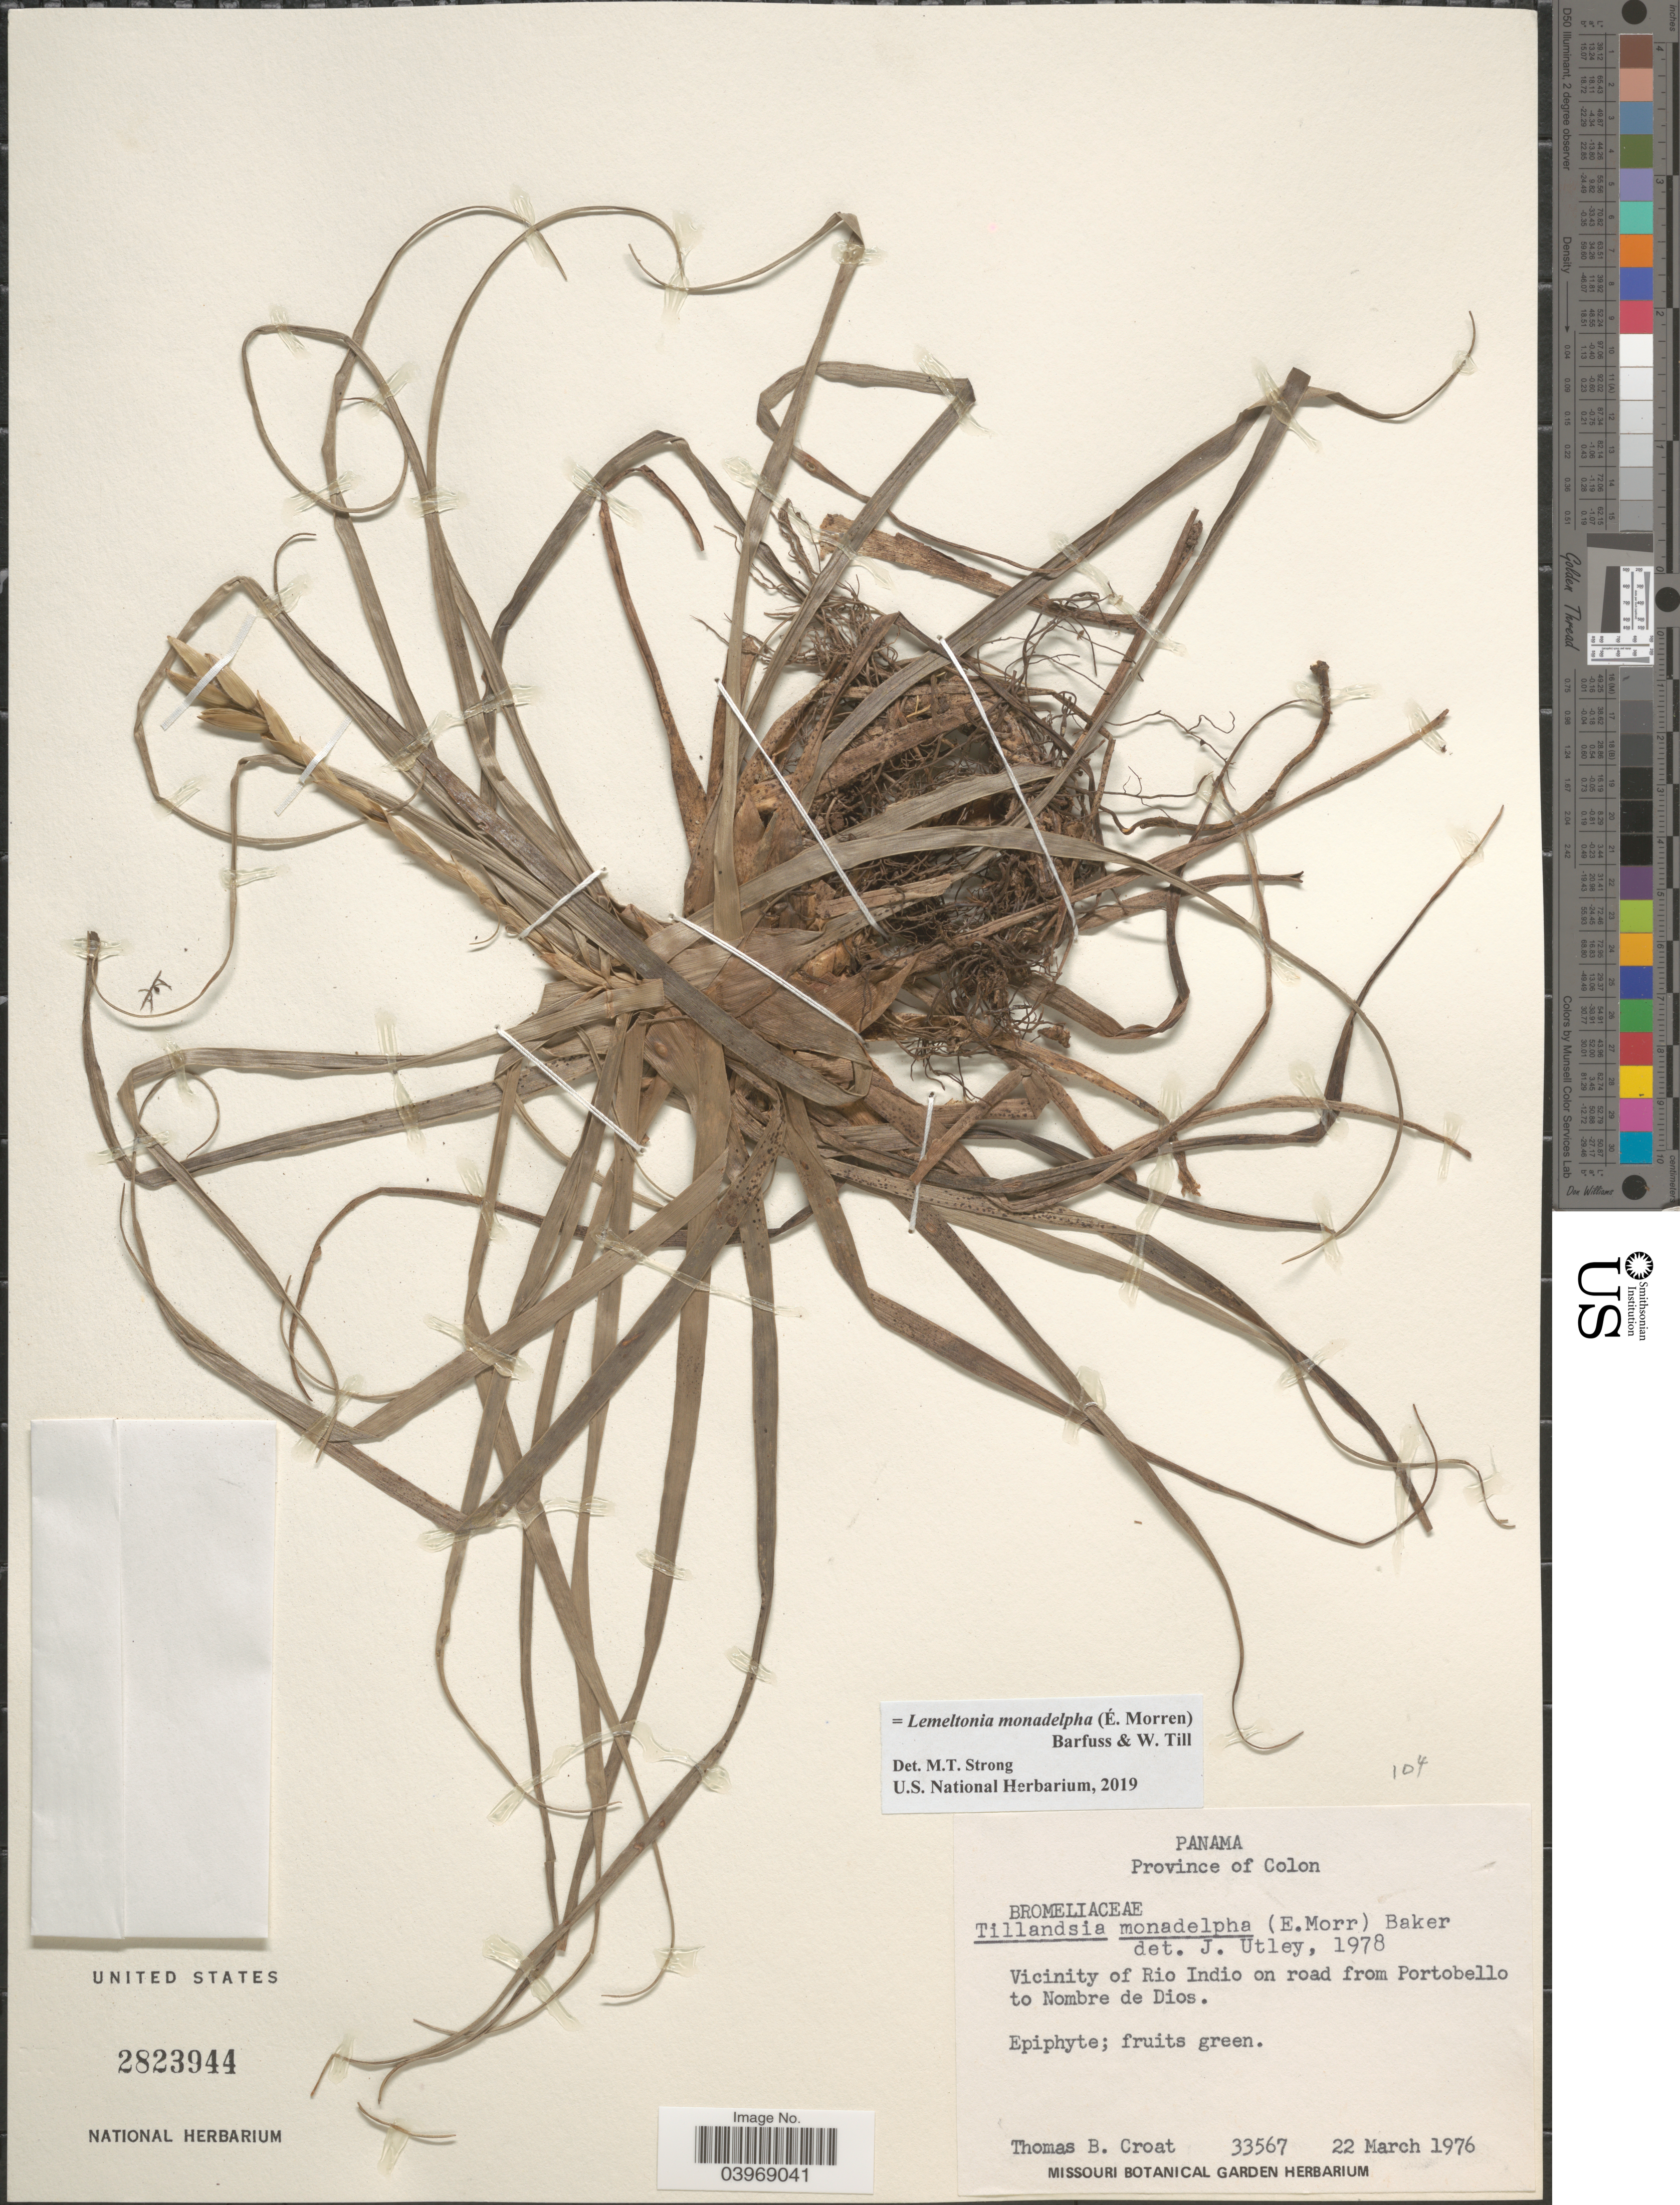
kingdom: Plantae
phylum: Tracheophyta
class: Liliopsida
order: Poales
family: Bromeliaceae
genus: Lemeltonia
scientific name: Lemeltonia monadelpha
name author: (É. Morren) Barfuss & W. Till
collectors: T. B. Croat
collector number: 33567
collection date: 1976-03-22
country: Panama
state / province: Colón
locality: Vicinity of Rio Indio on road from Portobello to Nombre de Dios.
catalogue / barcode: US 2823944